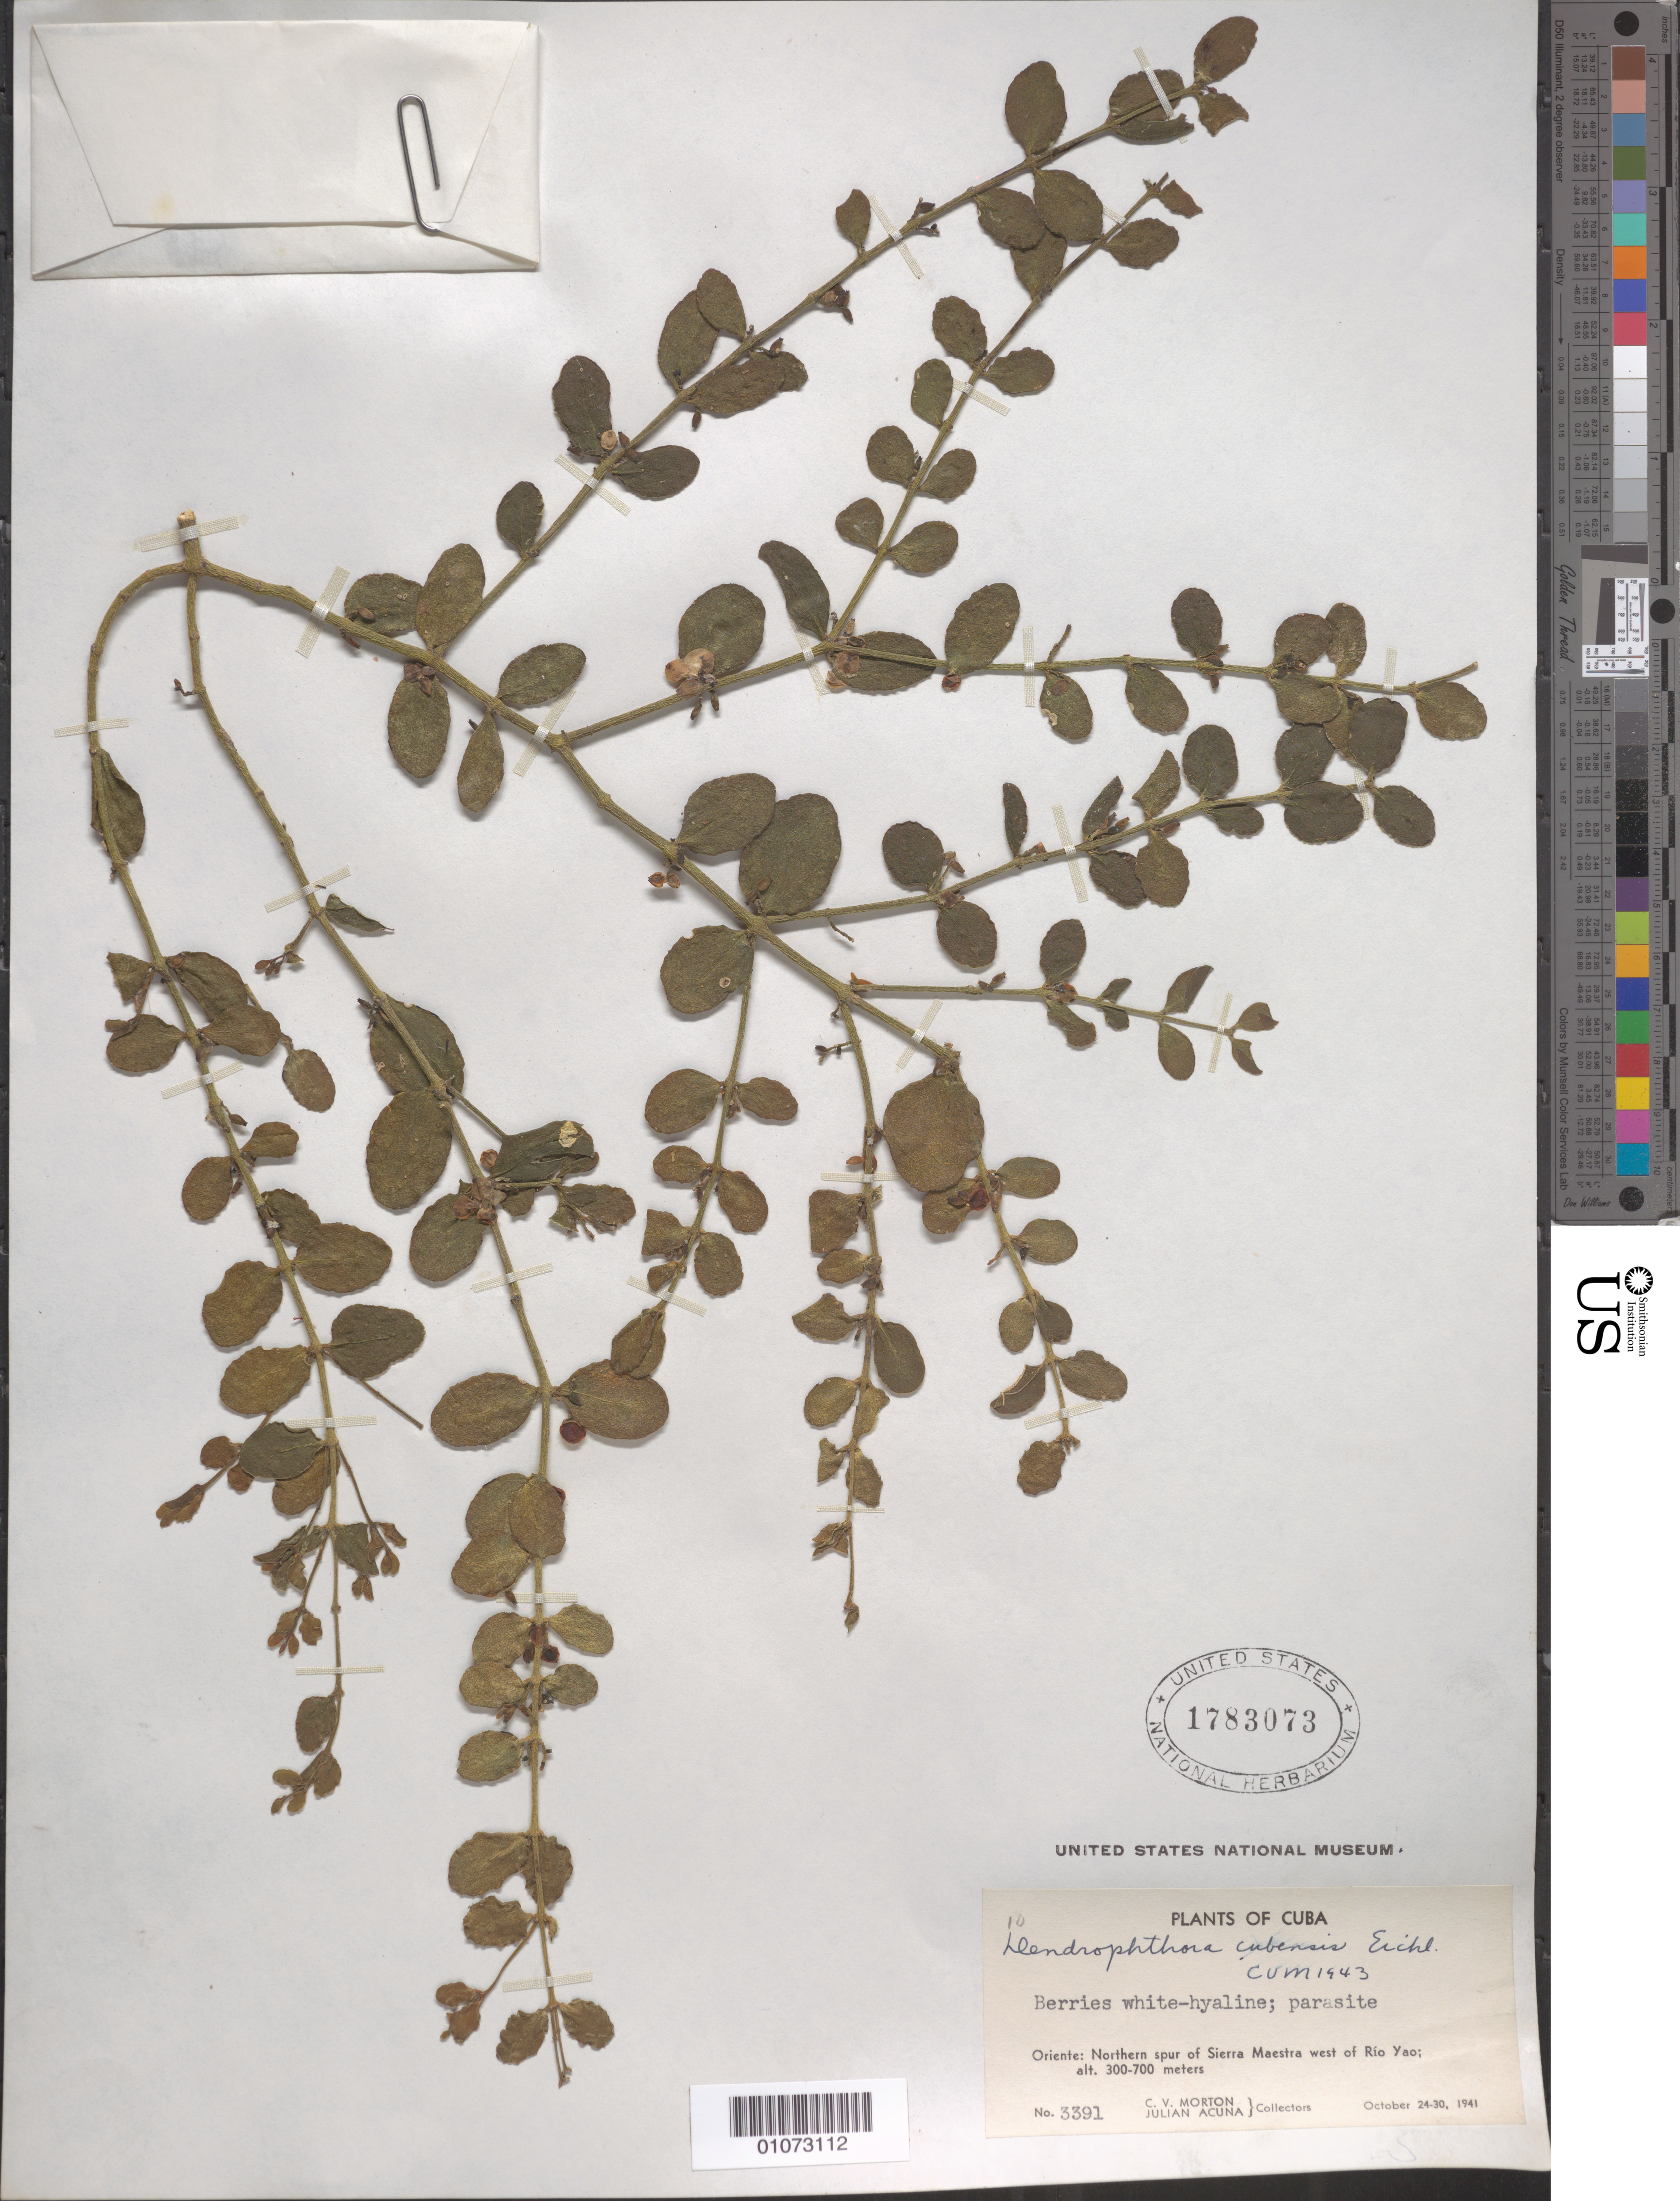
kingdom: Plantae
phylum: Tracheophyta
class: Magnoliopsida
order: Santalales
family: Viscaceae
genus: Dendrophthora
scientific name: Dendrophthora cubensis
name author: Eichler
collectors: C. V. Morton & J. Acuña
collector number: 3391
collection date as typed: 24 Oct 1941 to 30 Oct 1941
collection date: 1941-10-24/1941-10-30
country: Cuba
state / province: Oriente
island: Cuba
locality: Northern spur of Sierra Maestra west of Rio Yao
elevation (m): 300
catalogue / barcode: US 1783073